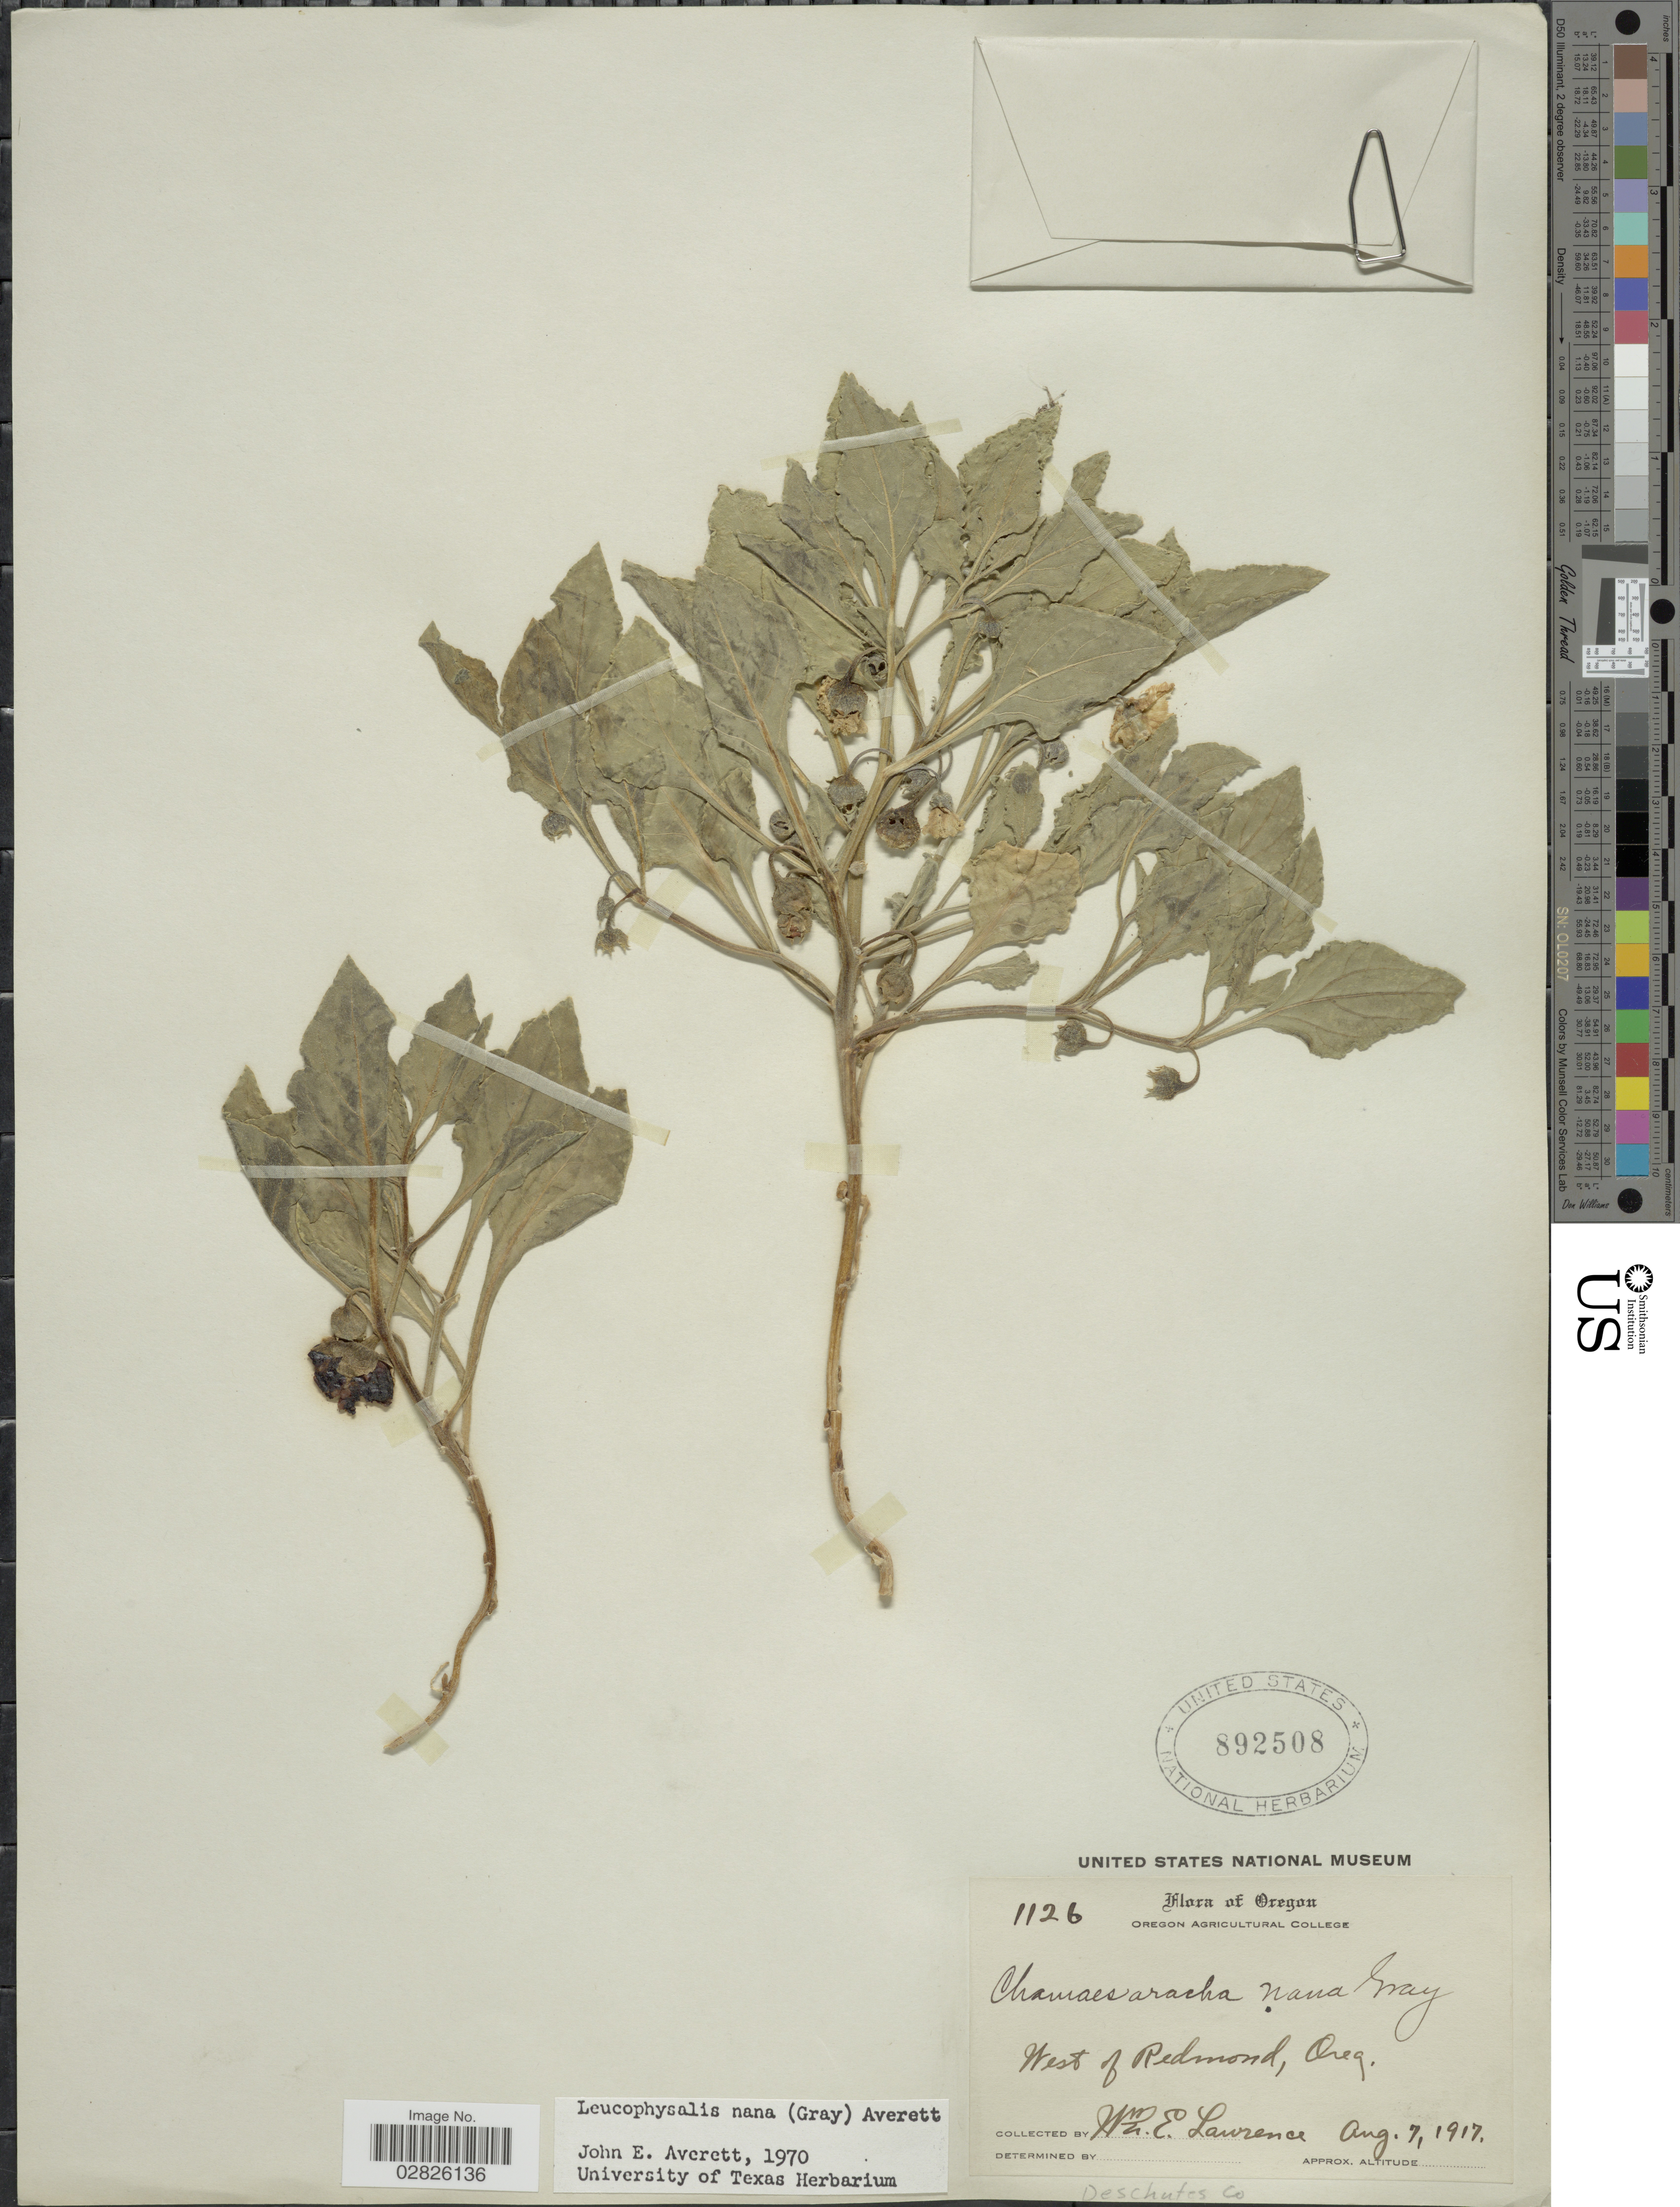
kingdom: Plantae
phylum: Tracheophyta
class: Magnoliopsida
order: Solanales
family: Solanaceae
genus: Leucophysalis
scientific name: Leucophysalis nana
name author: (A. Gray) Averett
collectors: W. Lawrence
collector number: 1126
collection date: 1917-08-07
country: United States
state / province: Oregon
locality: West of Redmond.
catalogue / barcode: US 892508